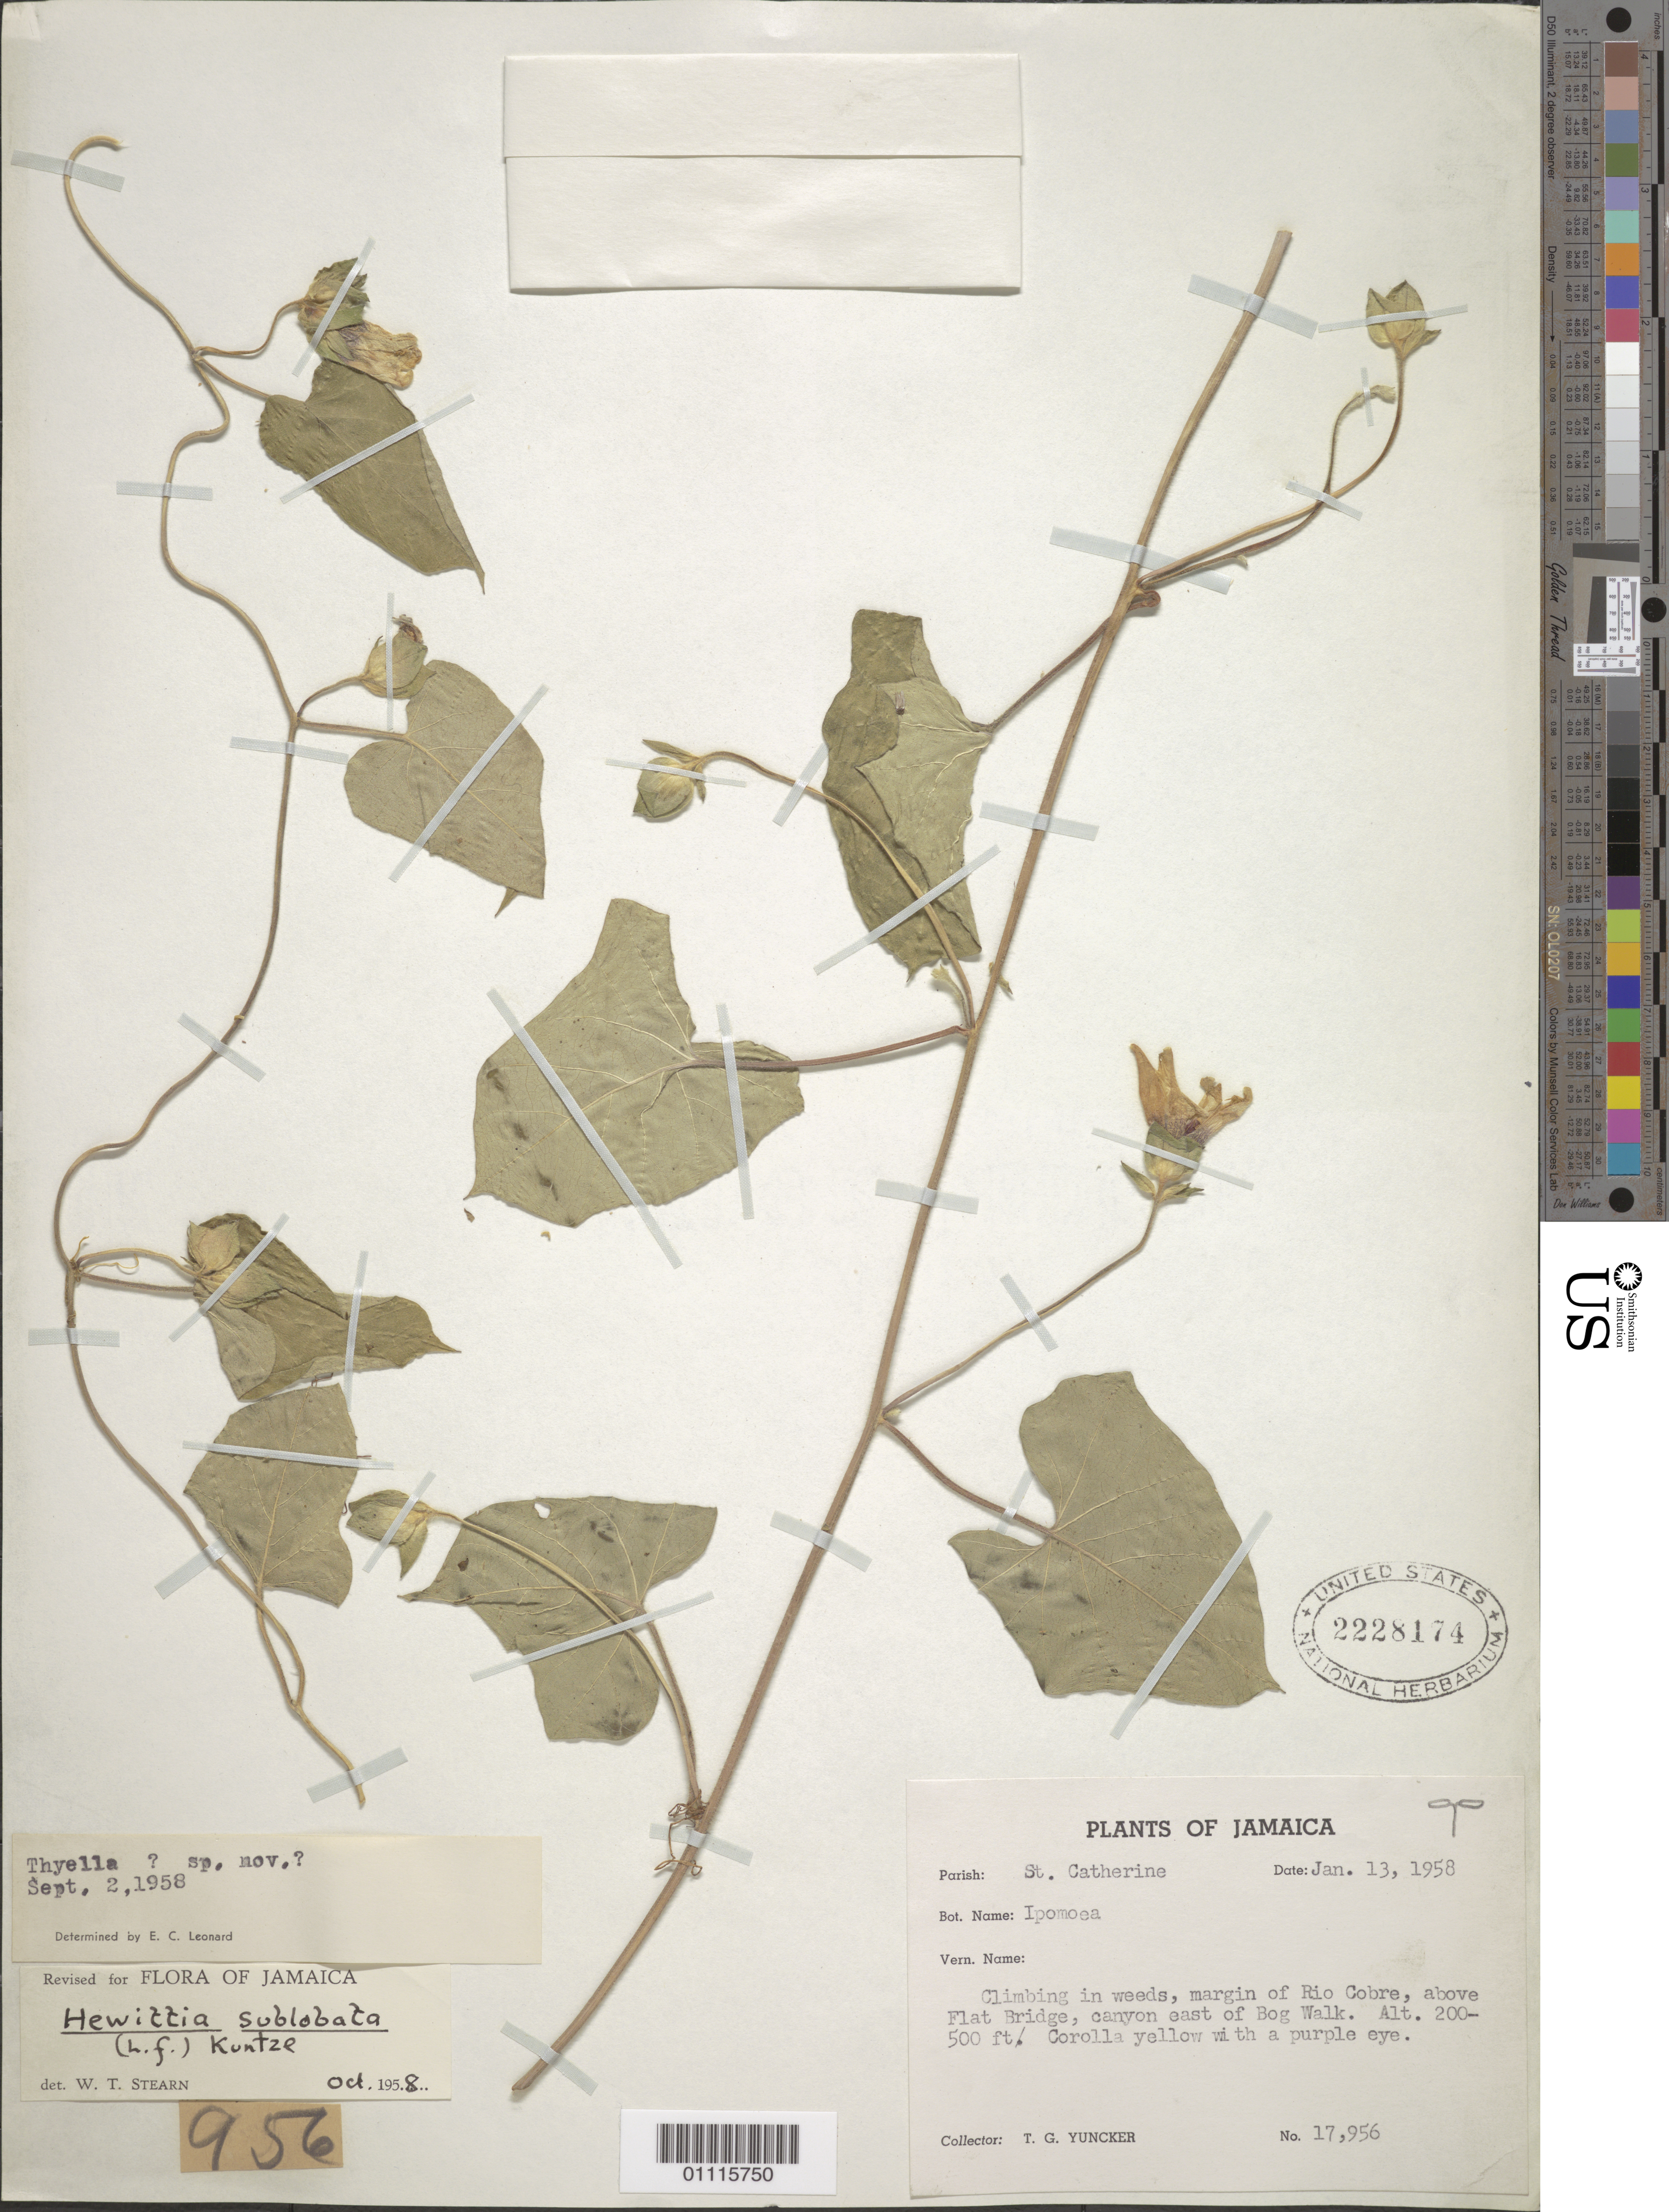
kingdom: Plantae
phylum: Tracheophyta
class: Magnoliopsida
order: Solanales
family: Convolvulaceae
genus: Hewittia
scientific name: Hewittia sublobata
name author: (L. f.) Kuntze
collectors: T. G. Yuncker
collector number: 17956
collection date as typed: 13 Jan 1958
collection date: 1958-01-13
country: Jamaica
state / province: Saint Catherine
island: Jamaica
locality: Margin of Rio Cobre, above Flat Bridge, canyon E of Bog Walk.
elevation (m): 61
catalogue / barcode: US 2228174